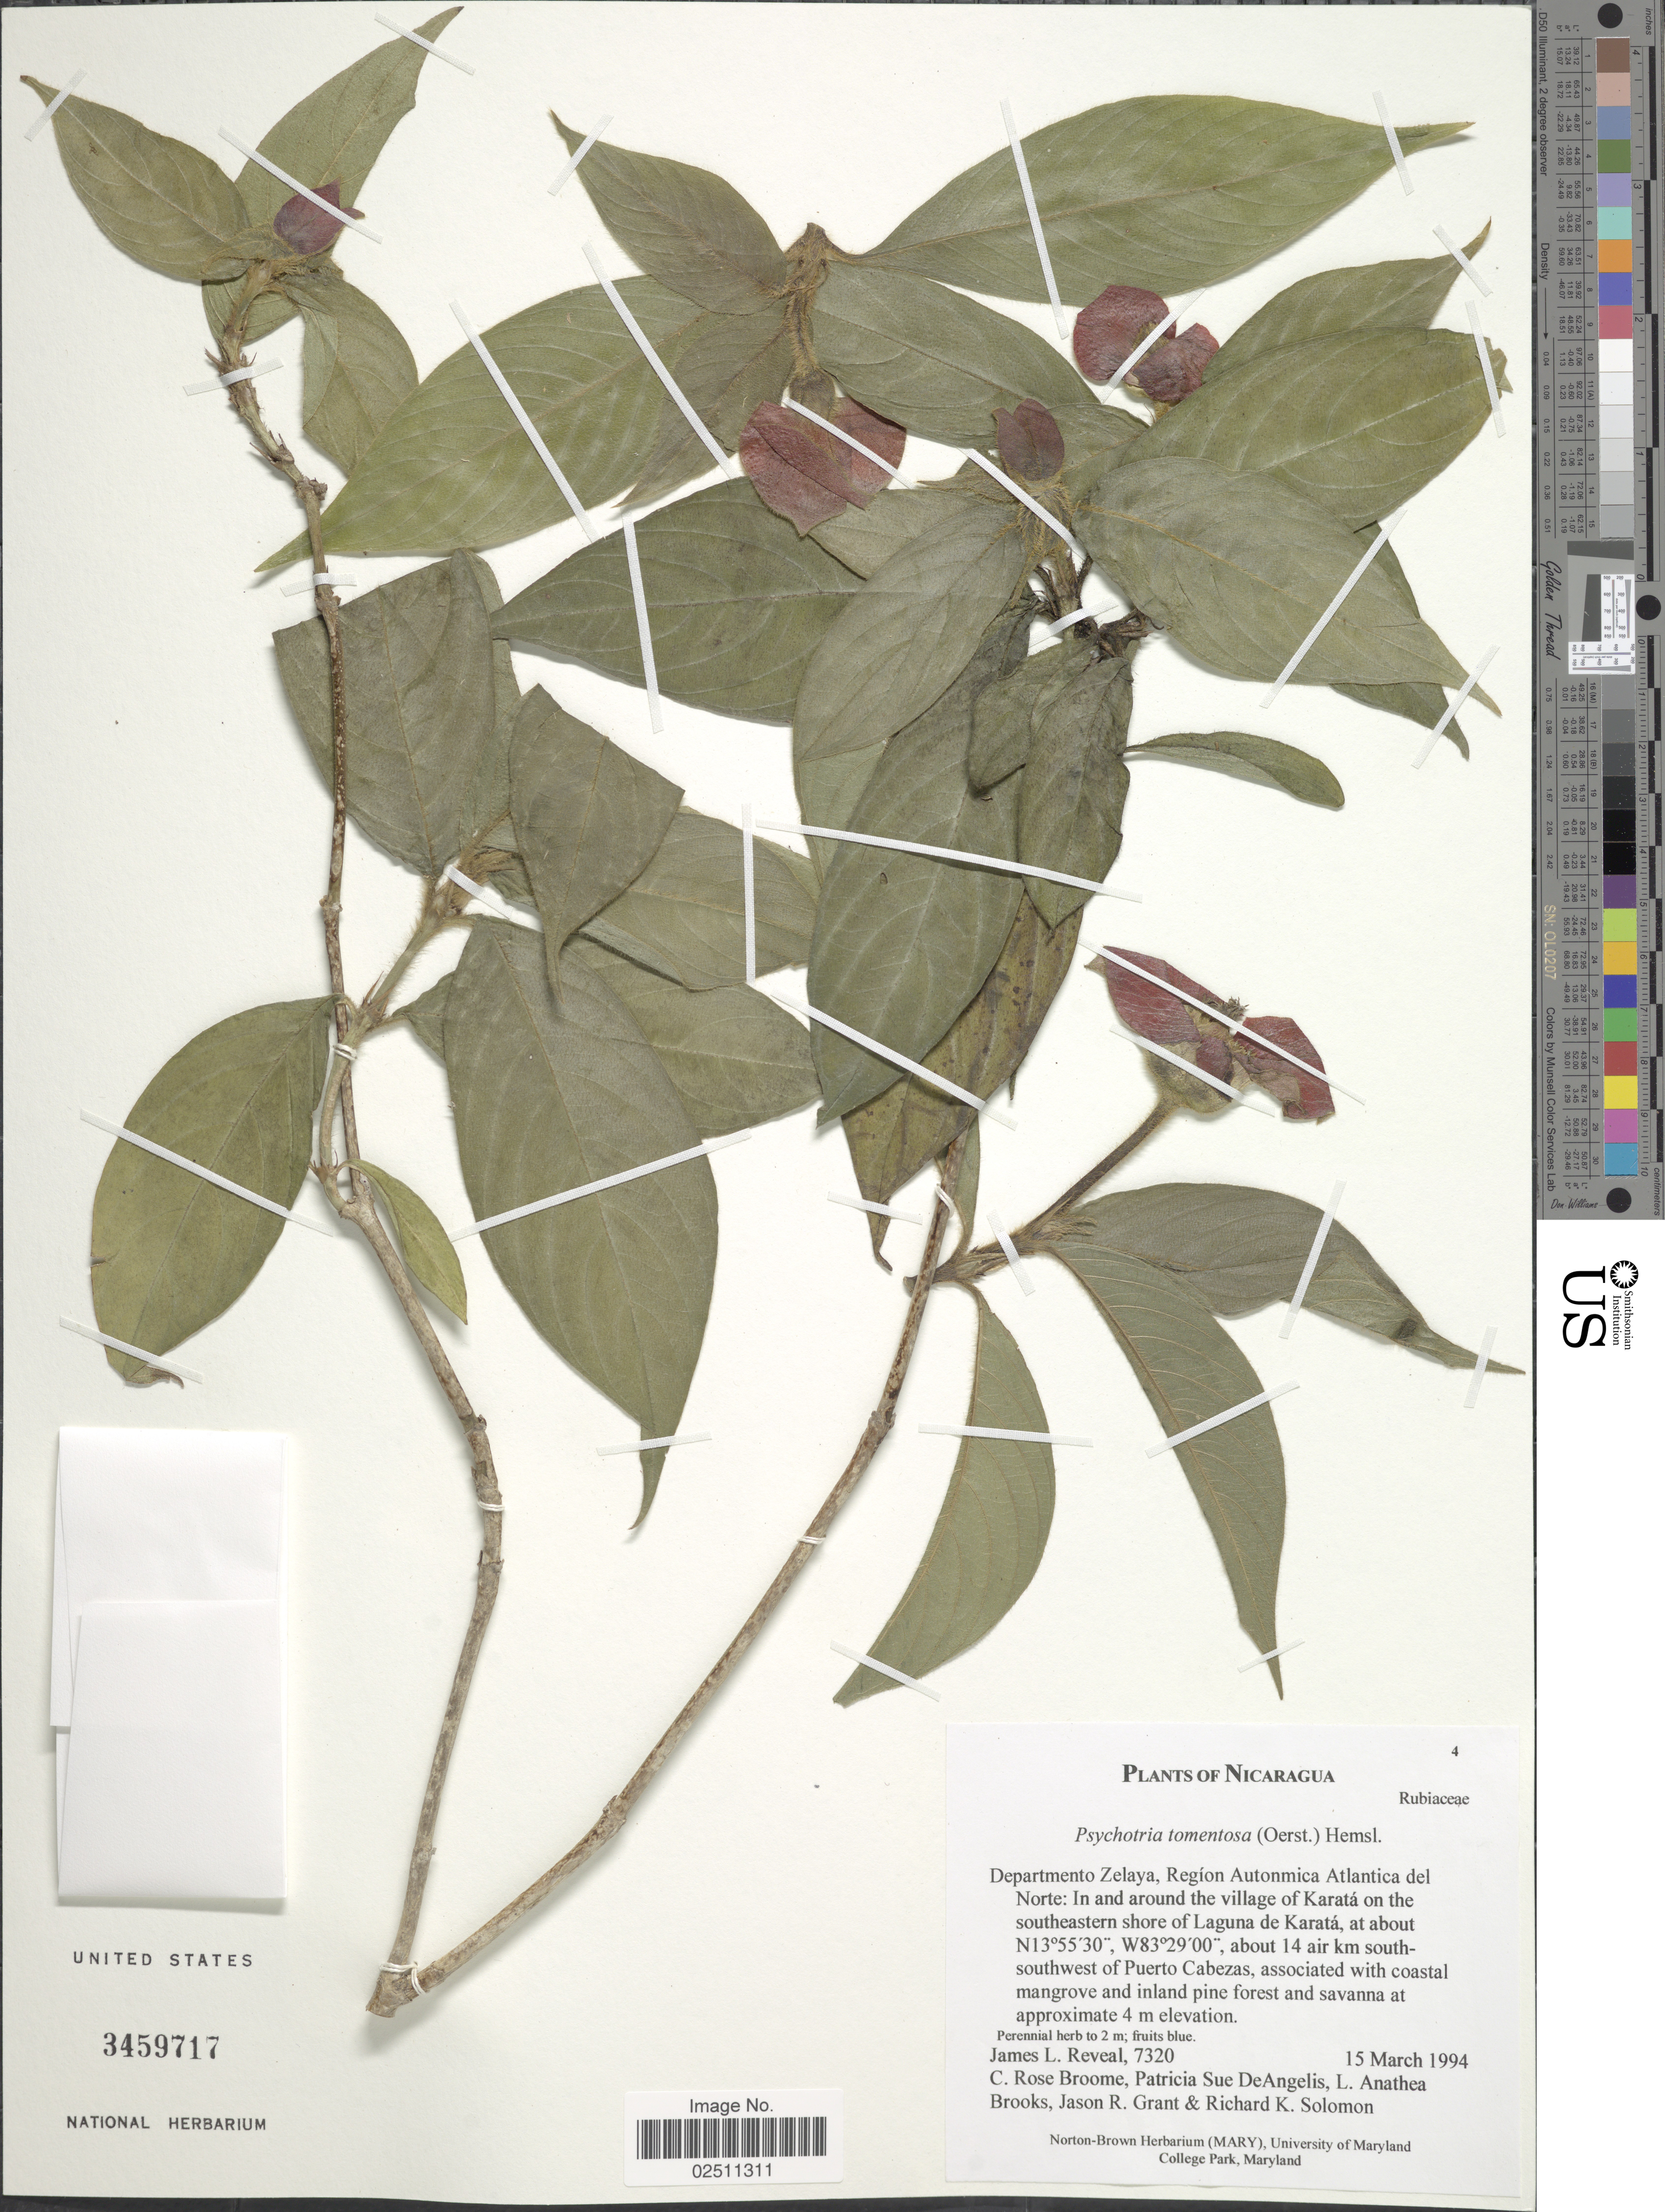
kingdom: Plantae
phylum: Tracheophyta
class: Magnoliopsida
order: Gentianales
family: Rubiaceae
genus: Psychotria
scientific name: Psychotria poeppigiana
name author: Müll. Arg.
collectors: J. L. Reveal, C. Broome, P. DeAngelis, L. Brooks & et al.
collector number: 7320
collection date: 1994-03-15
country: Nicaragua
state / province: Atlantico Norte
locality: Departmento Zelaya, Region Autonmica Atlantica del Norte: in and around the village of Karata on the southeastern shore of Laguna de Karata, about 14 aur km south-southwest of Puerto Cabezas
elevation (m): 4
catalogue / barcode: US 3459717